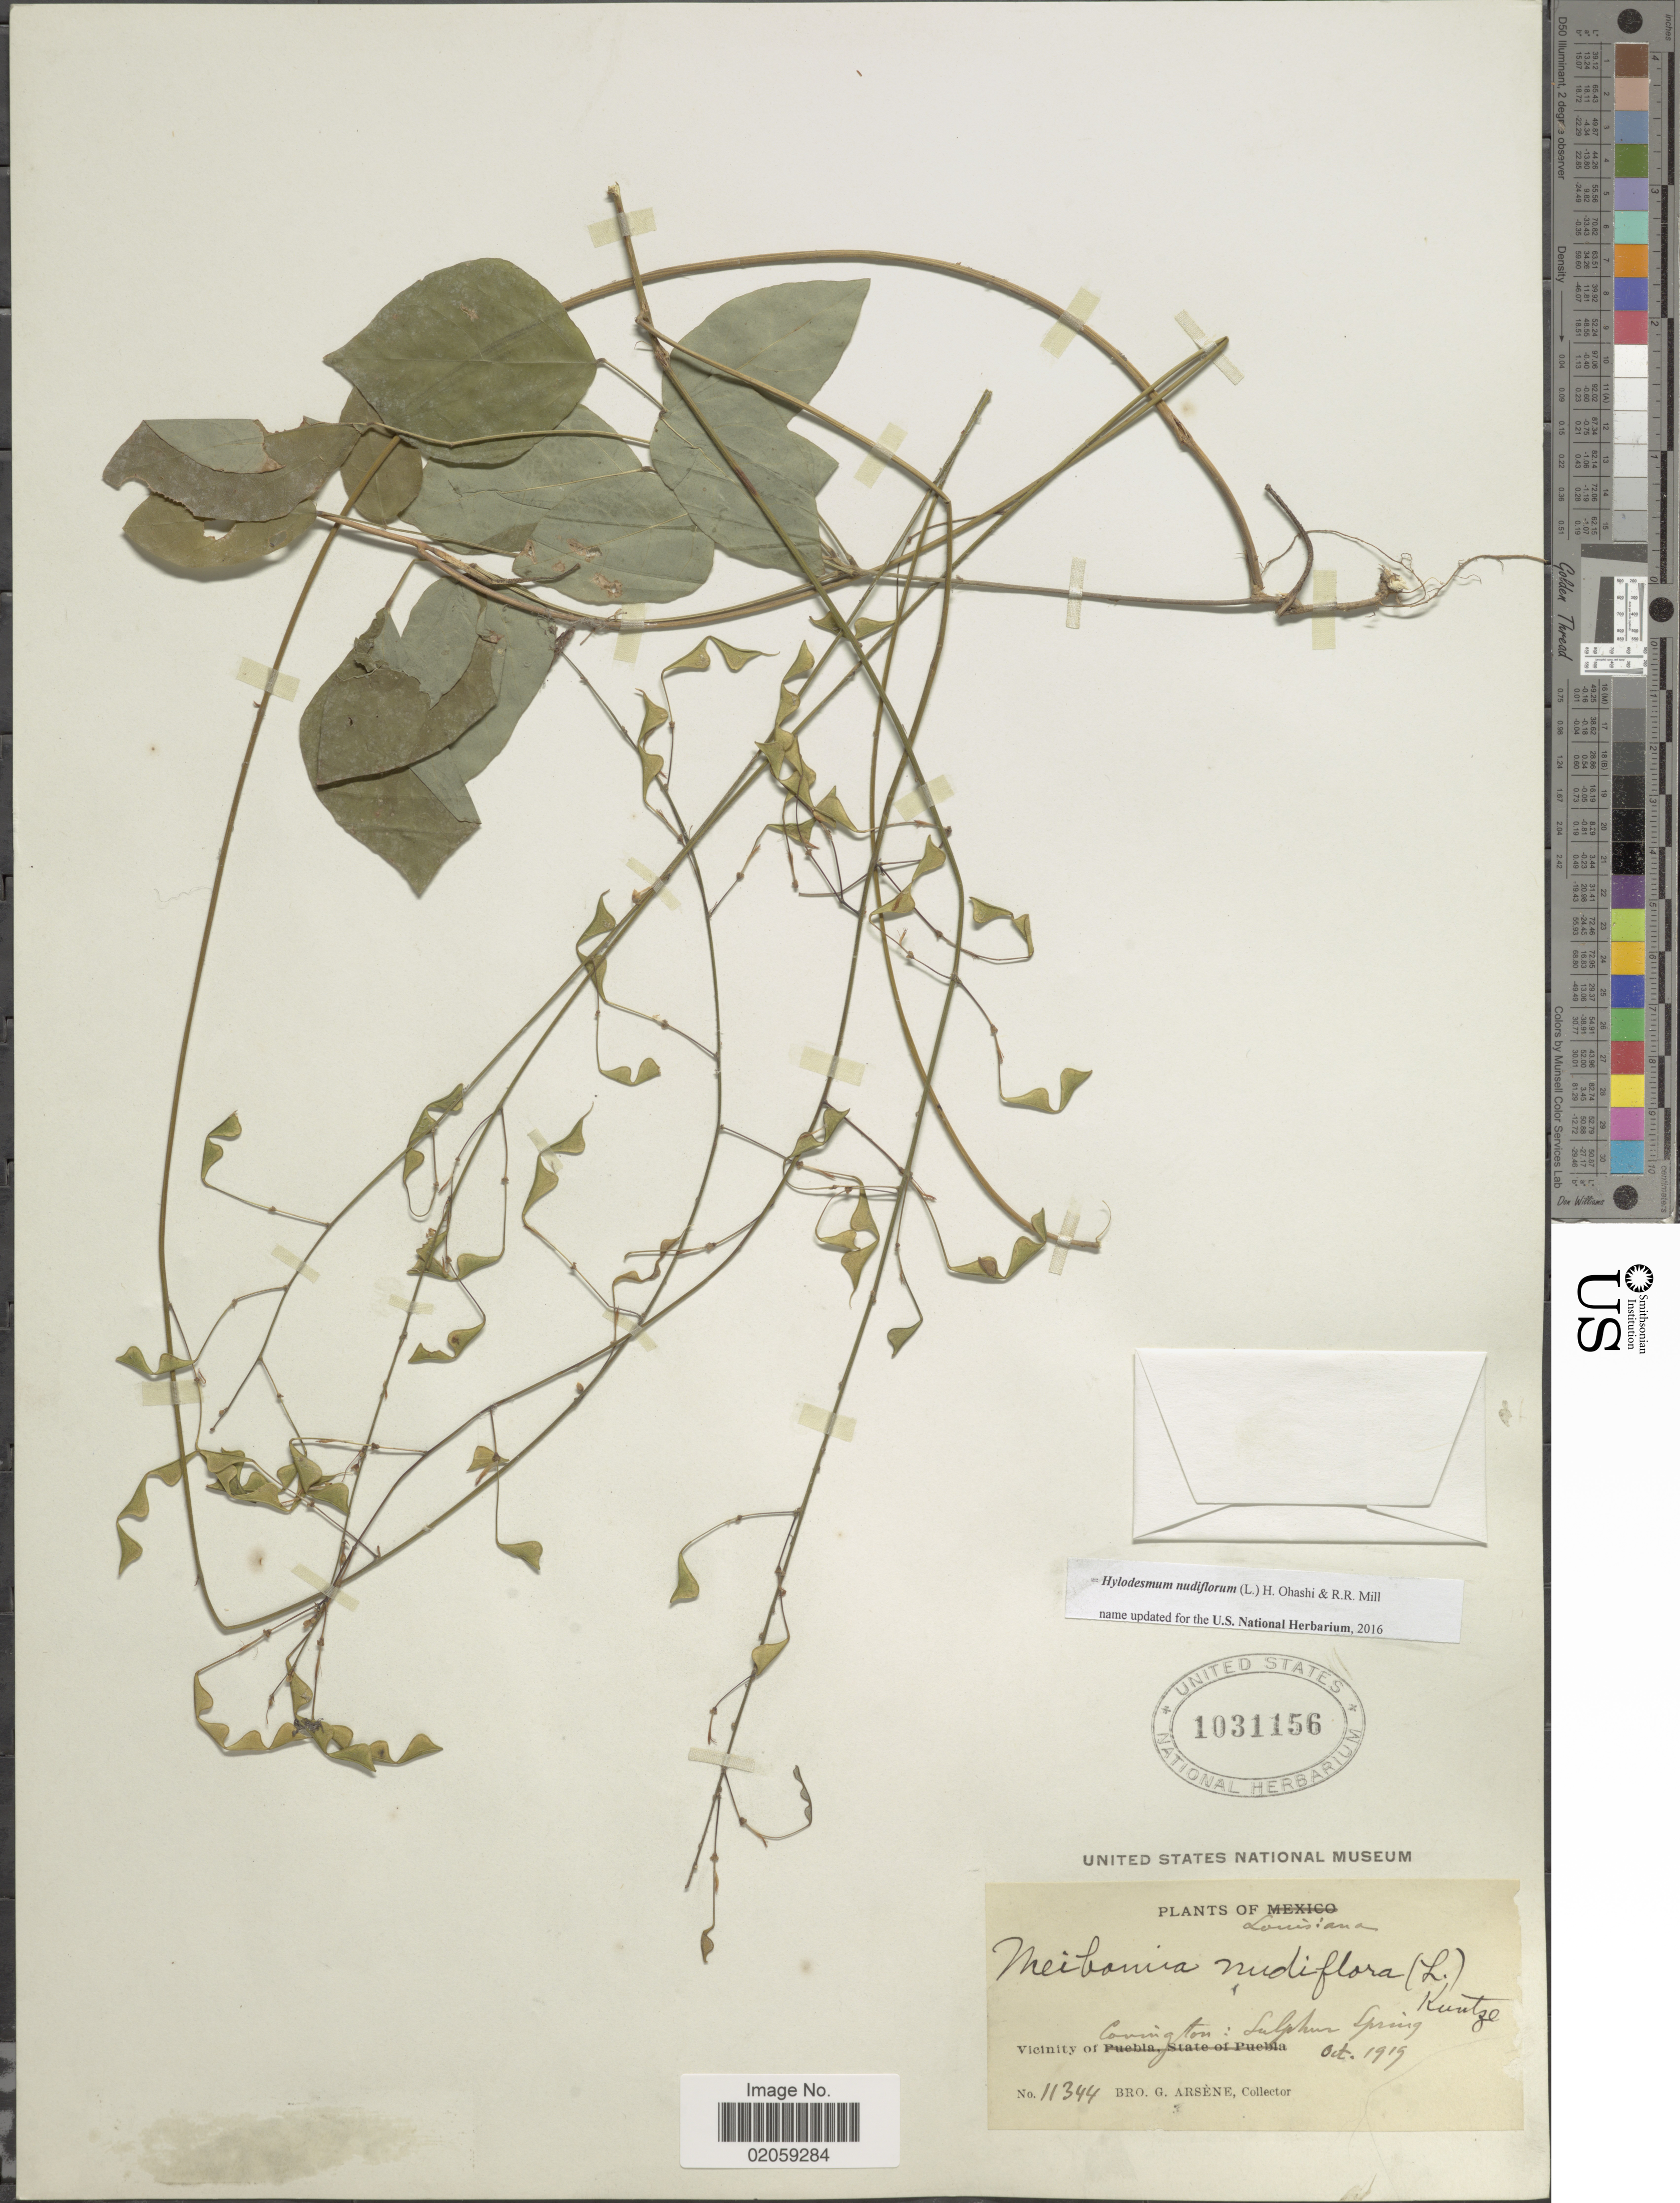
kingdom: Plantae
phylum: Tracheophyta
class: Magnoliopsida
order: Fabales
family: Fabaceae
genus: Hylodesmum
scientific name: Hylodesmum nudiflorum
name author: (L.) H. Ohashi & R.R. Mill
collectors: Bro. G. Arsène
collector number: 11344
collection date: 1919-10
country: United States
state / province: Louisiana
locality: Vicinity o Covington, Sulphur Spring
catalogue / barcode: US 1031156